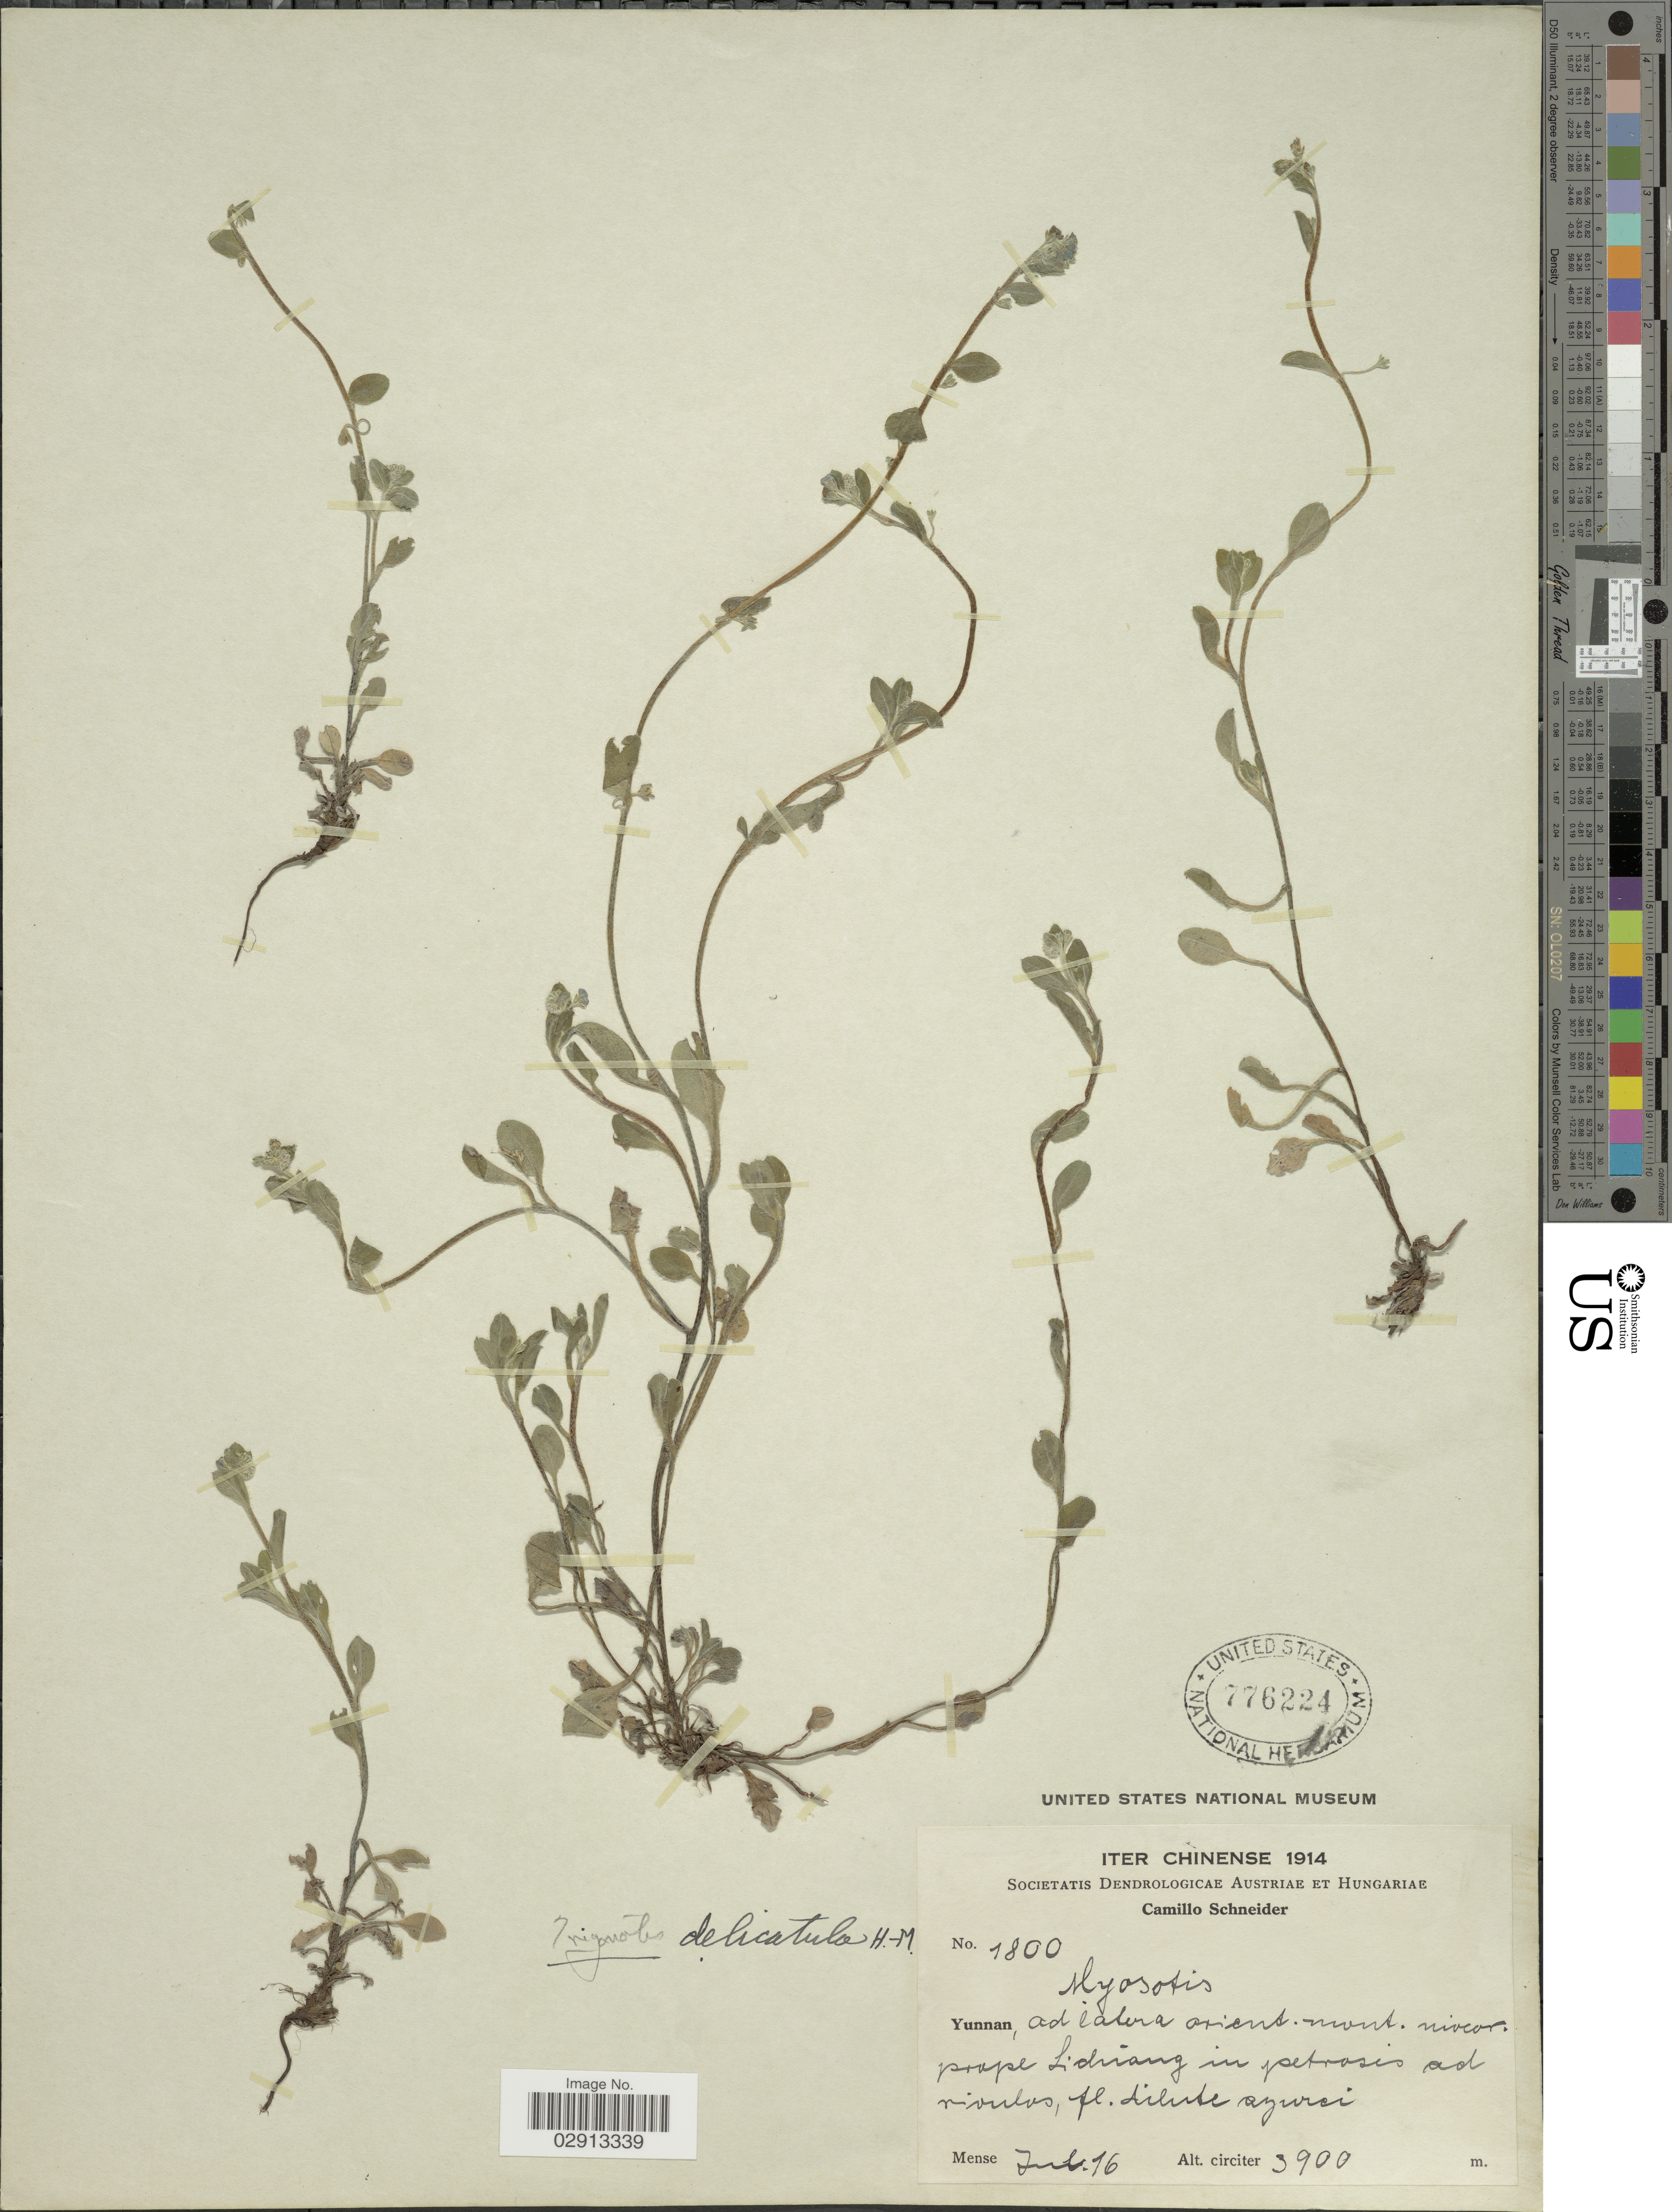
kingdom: Plantae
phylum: Tracheophyta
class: Magnoliopsida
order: Boraginales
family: Boraginaceae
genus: Trigonotis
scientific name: Trigonotis delicatula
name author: Hand.-Mazz.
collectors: C. K. Schneider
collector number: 1800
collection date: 1914-07-16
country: China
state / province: Yunnan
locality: Chinese. Ad latera orient. mont. river. prope Lichiang in petrosis ad rivulus.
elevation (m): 3900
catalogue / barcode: US 776224